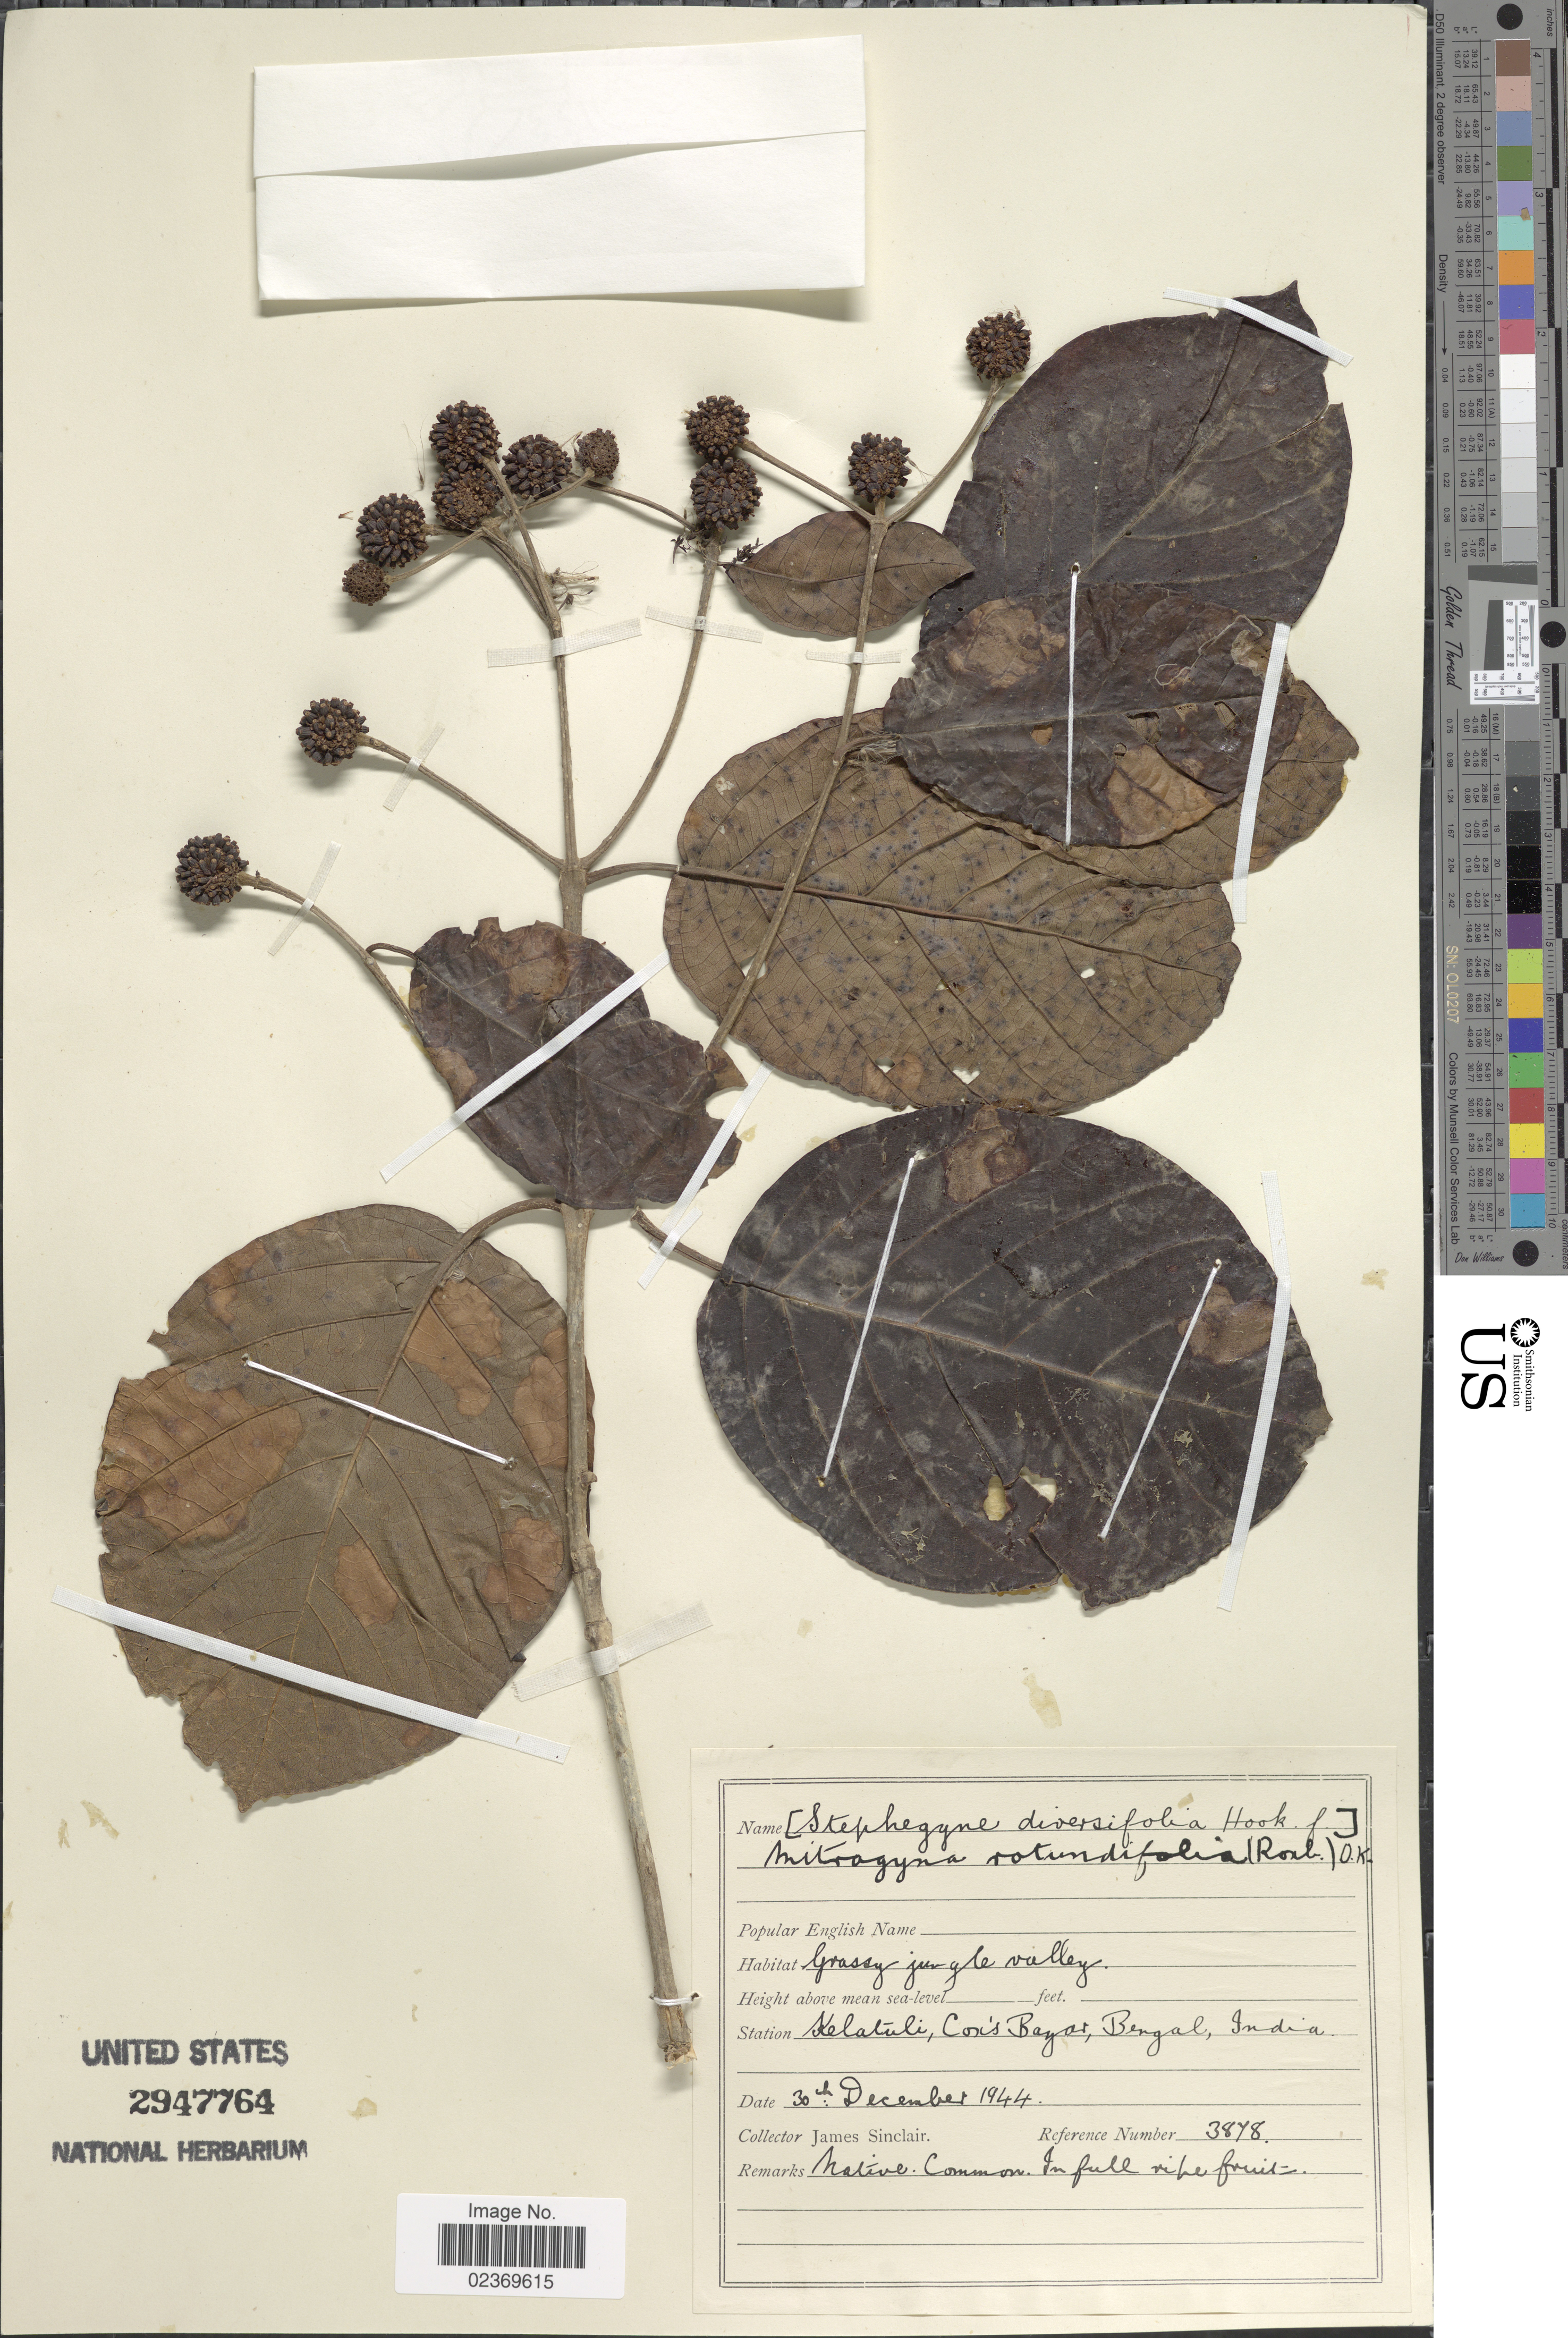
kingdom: Plantae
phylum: Tracheophyta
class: Magnoliopsida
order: Gentianales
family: Rubiaceae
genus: Mitragyna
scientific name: Mitragyna rotundifolia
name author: (Roxb.) Kuntze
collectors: J. Sinclair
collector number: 3878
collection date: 1944-12-30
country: Bangladesh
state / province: Chittagong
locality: Kelatuli, Cox's Bazar, Bengal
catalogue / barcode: US 2947764